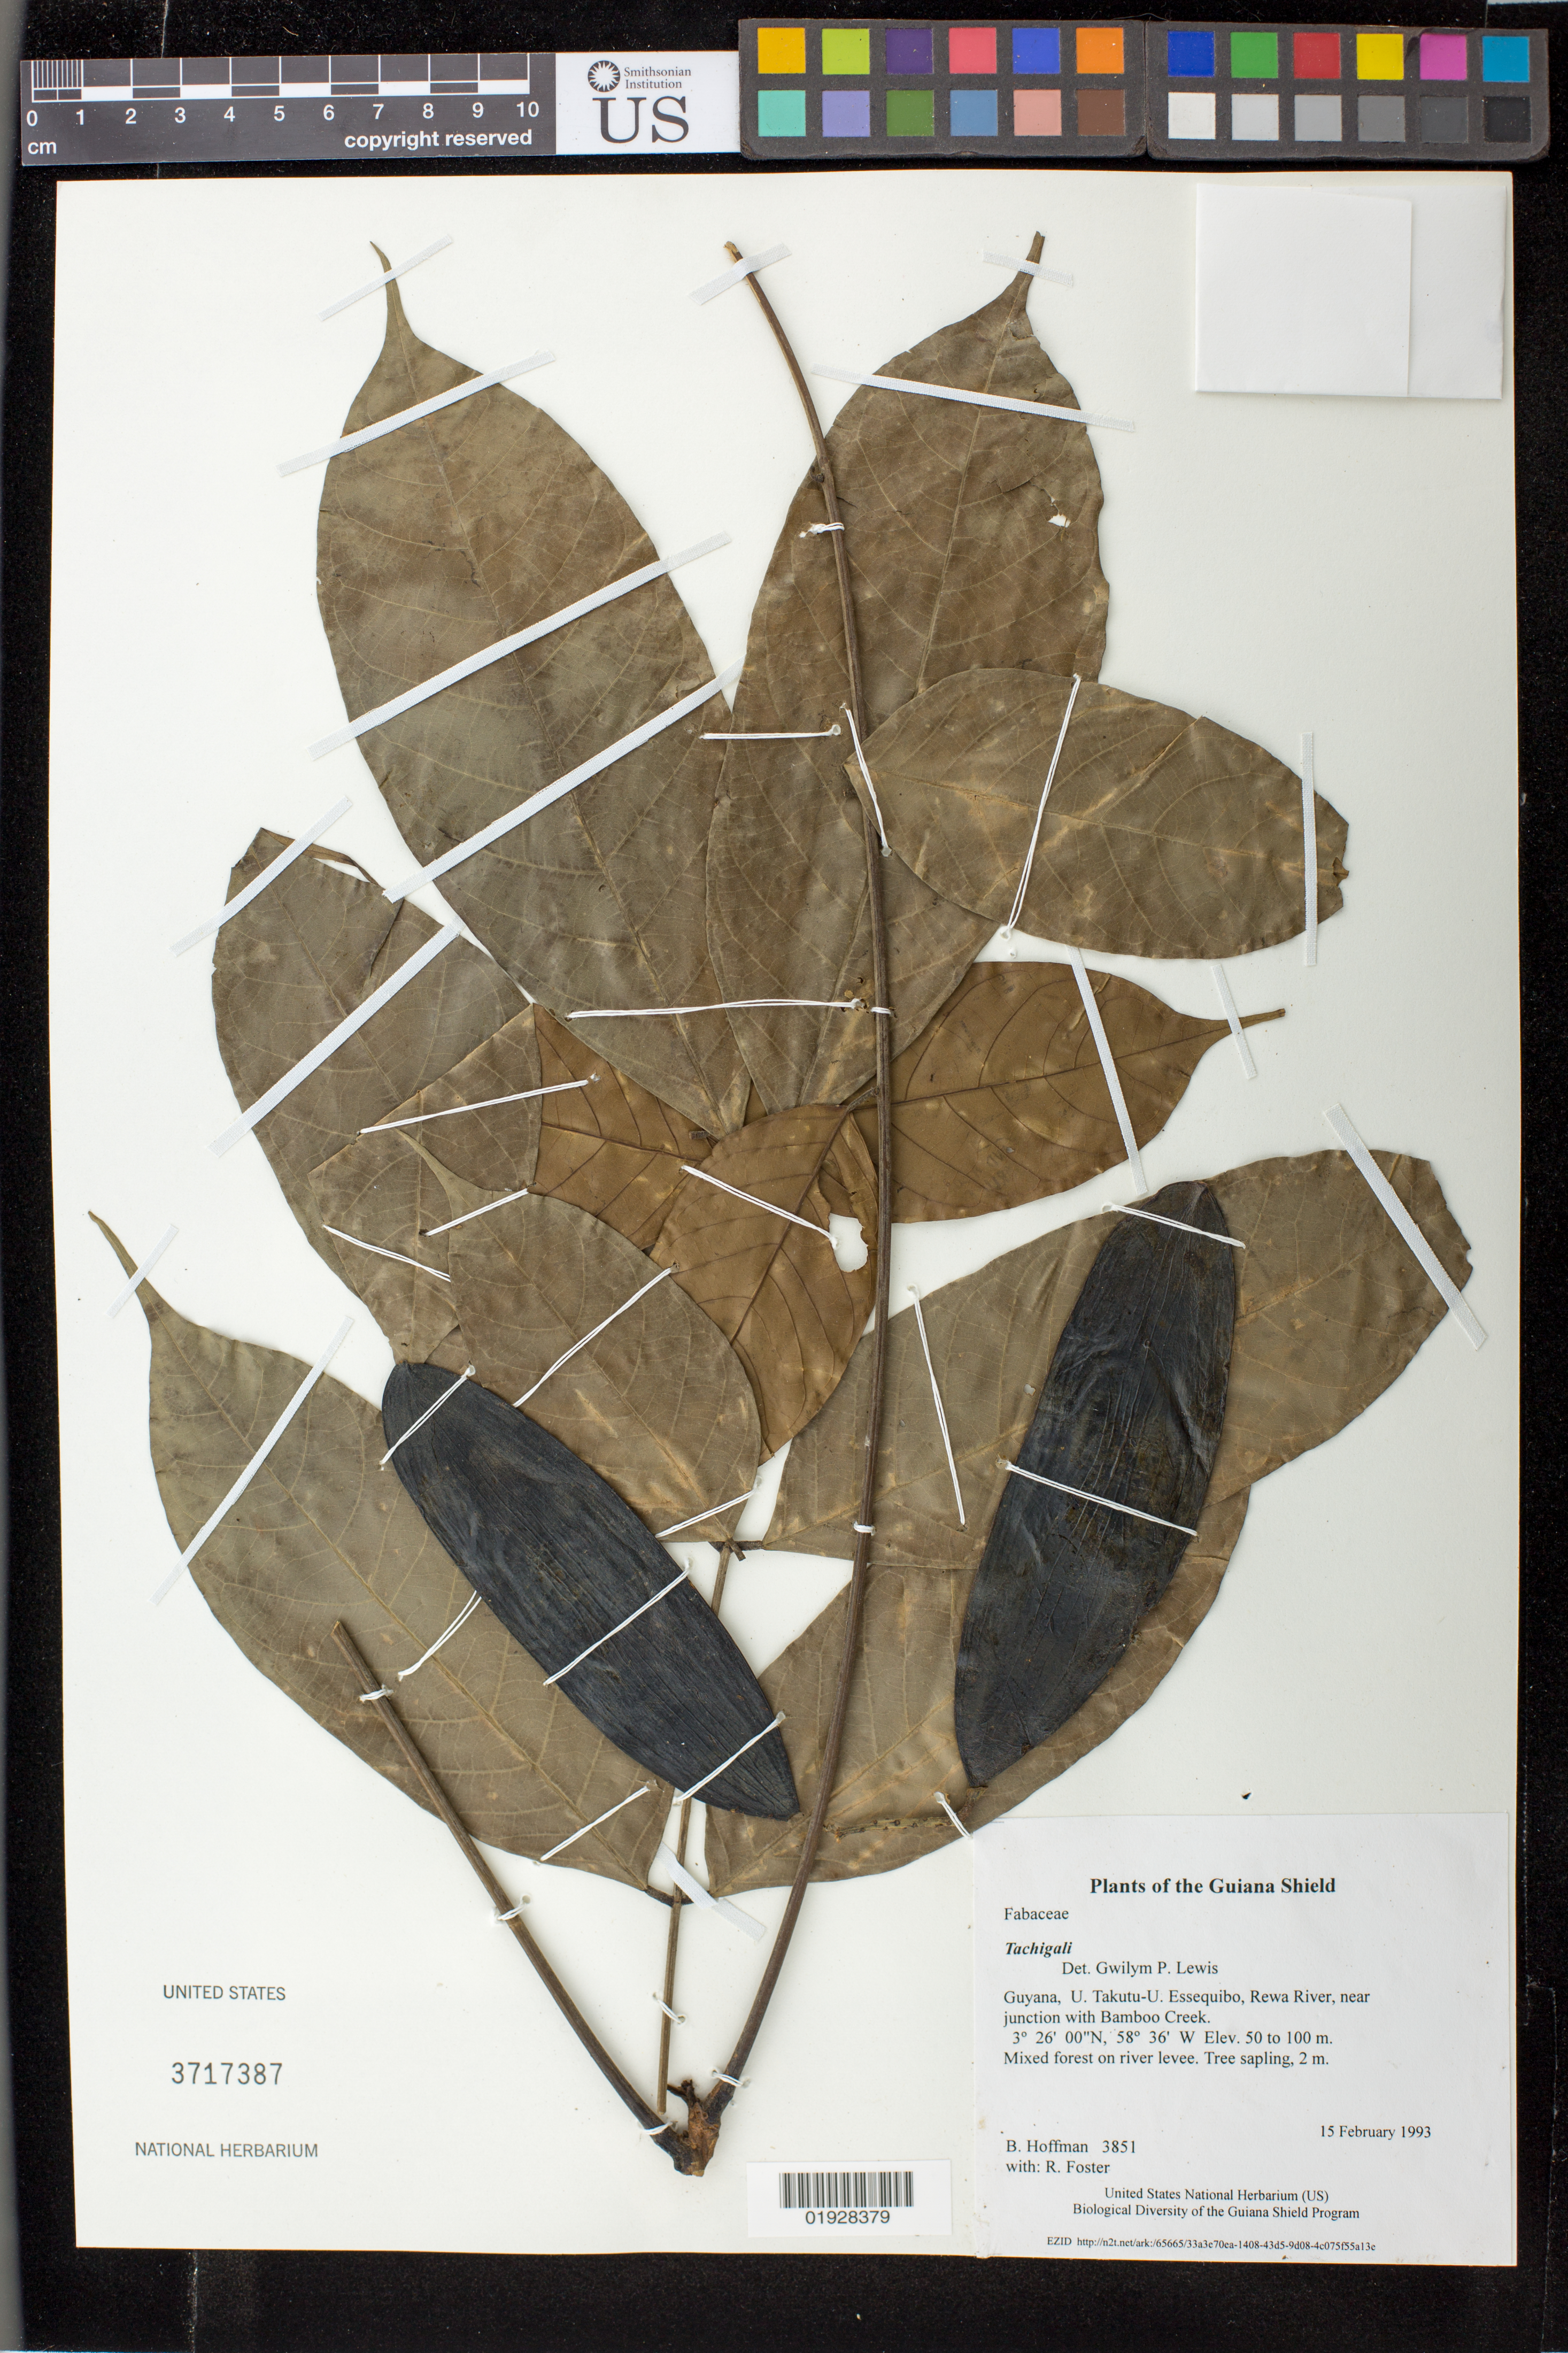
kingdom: Plantae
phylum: Tracheophyta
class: Magnoliopsida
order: Fabales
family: Fabaceae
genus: Tachigali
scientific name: Tachigali sp.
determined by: Lewis, Gwilym P.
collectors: B. Hoffman & R. Foster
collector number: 3851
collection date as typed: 15 February 1993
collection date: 1993-02-15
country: Guyana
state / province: U. Takutu-U. Essequibo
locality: Rewa River, near junction with Bamboo Creek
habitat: Mixed forest on river levee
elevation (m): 50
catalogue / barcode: US 3717387